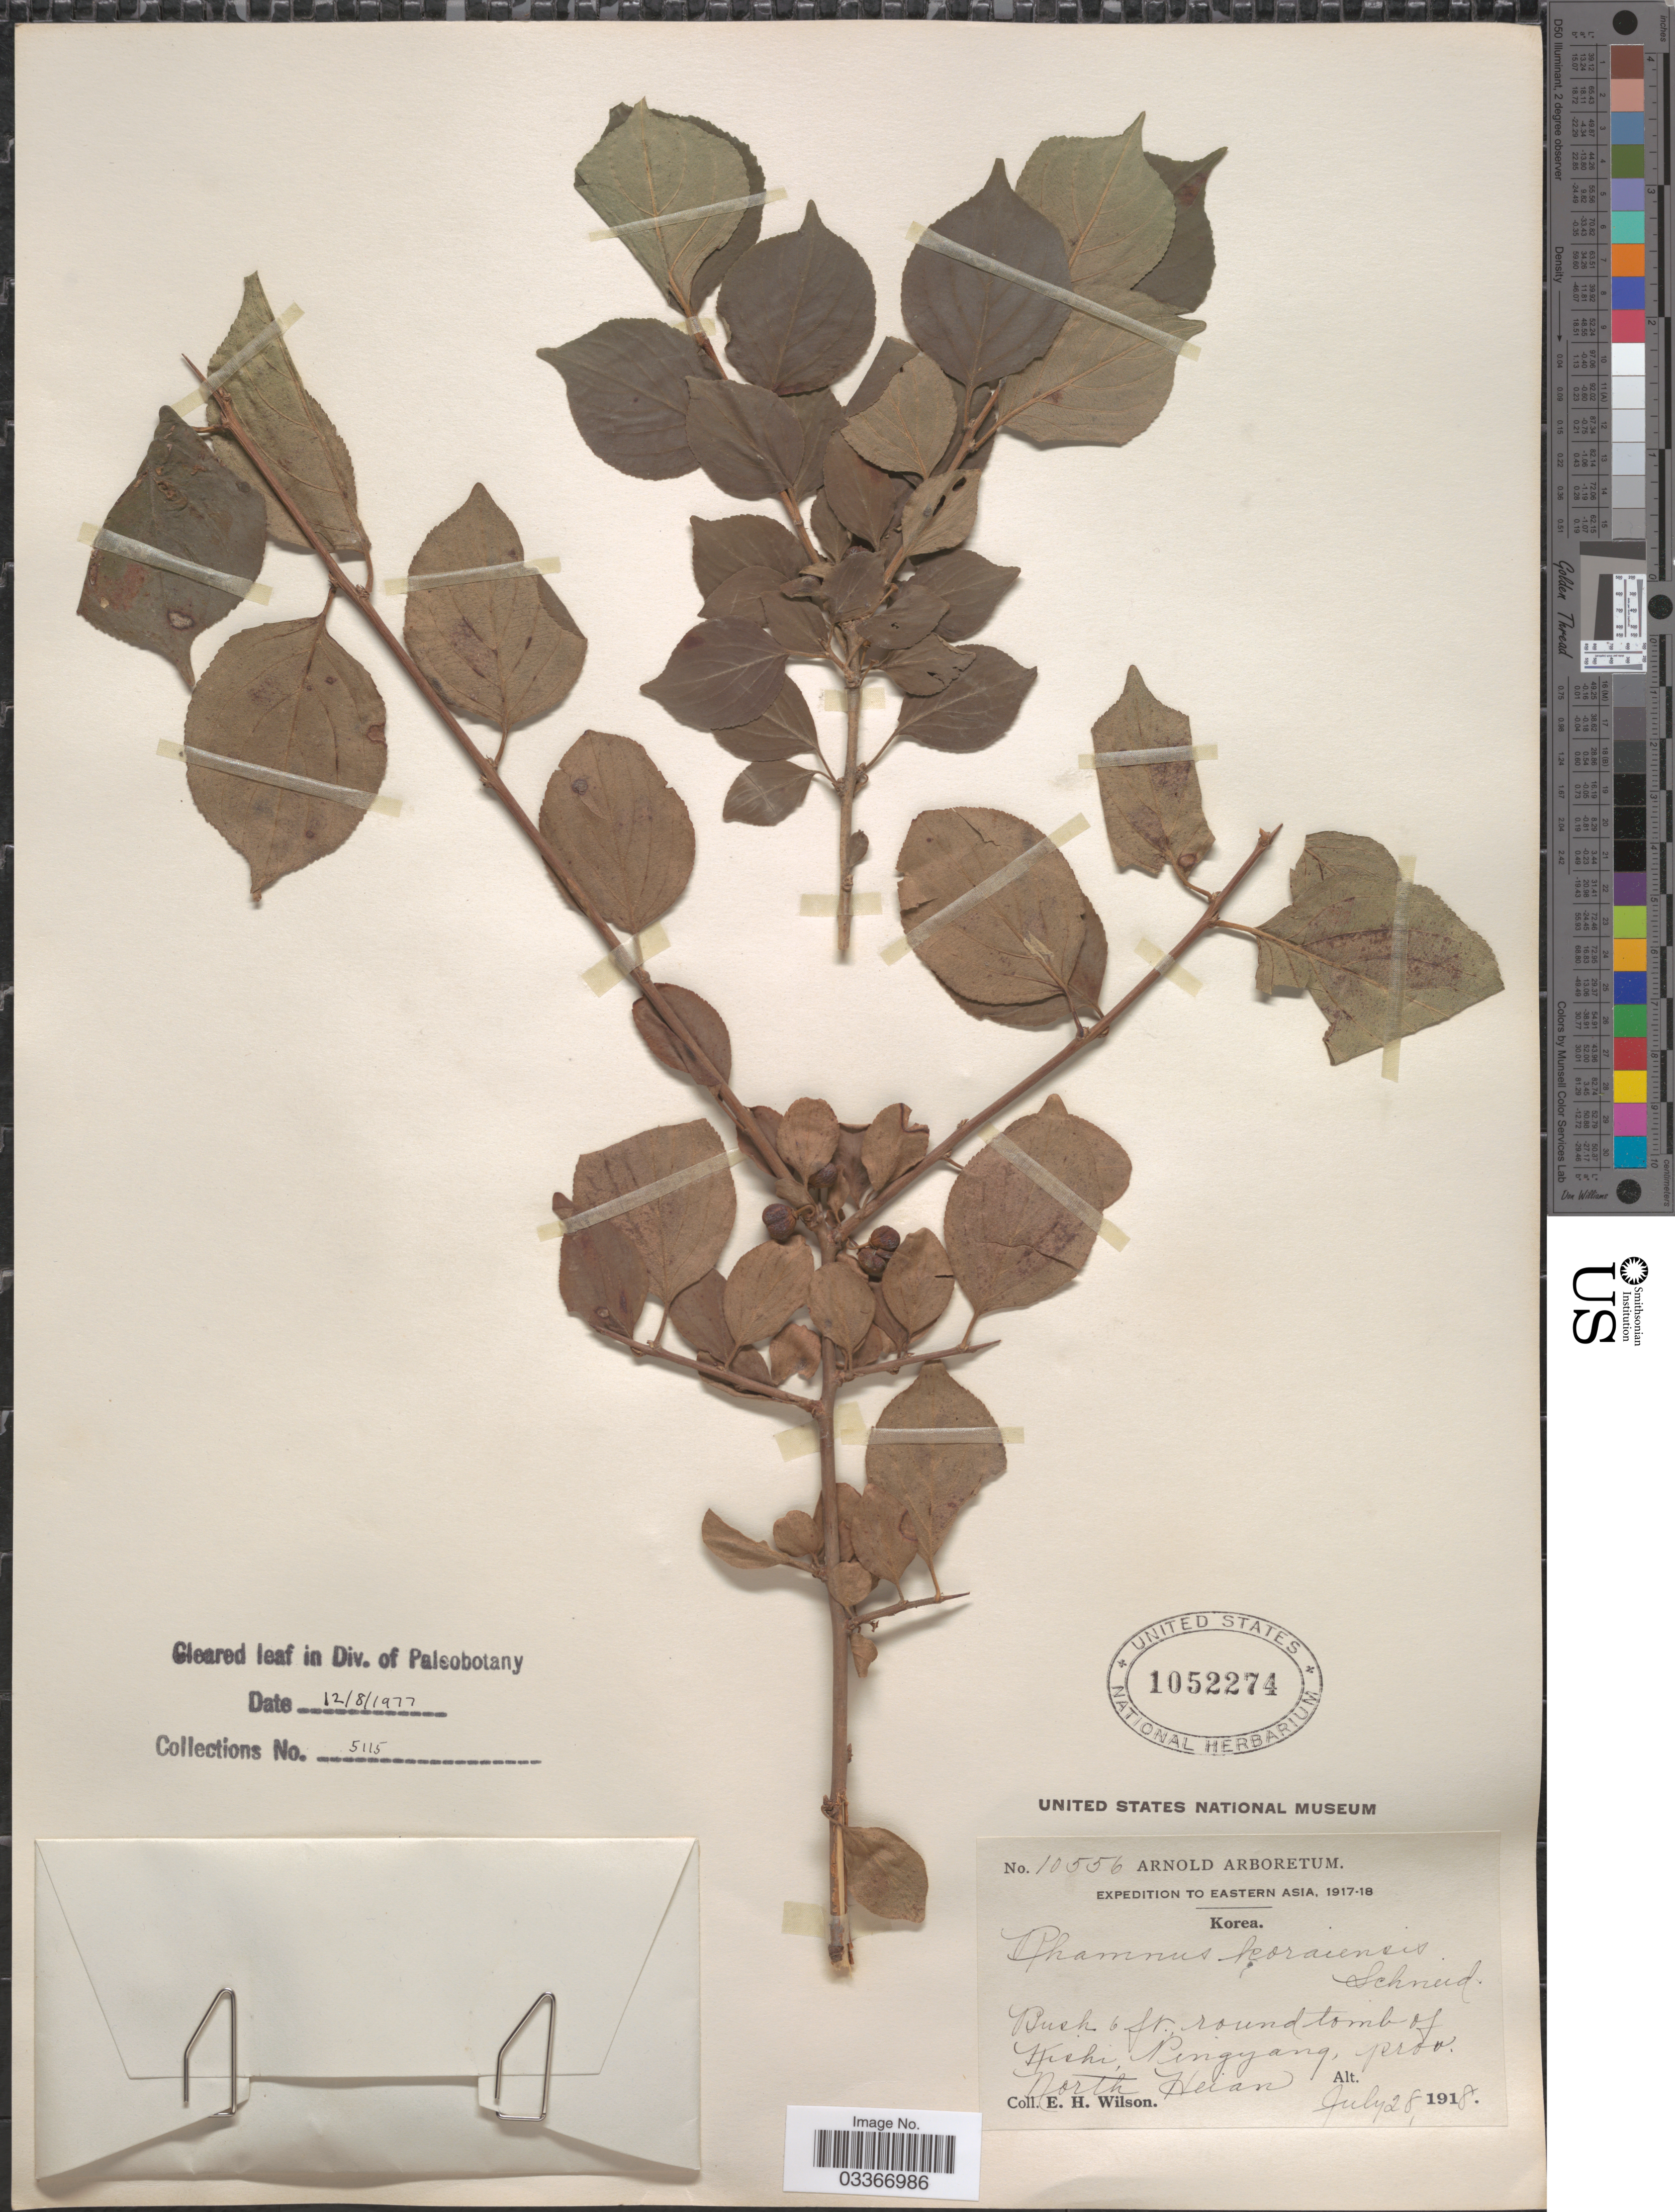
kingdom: Plantae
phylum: Tracheophyta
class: Magnoliopsida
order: Rosales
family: Rhamnaceae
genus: Rhamnus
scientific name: Rhamnus koraiensis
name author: C.K. Schneid.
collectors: E. Wilson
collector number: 10556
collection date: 1918-07-28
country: North Korea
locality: Eastern Asia. Korea. Round tomb of Kishi, Pingyang, prov. North Heian.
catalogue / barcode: US 1052274